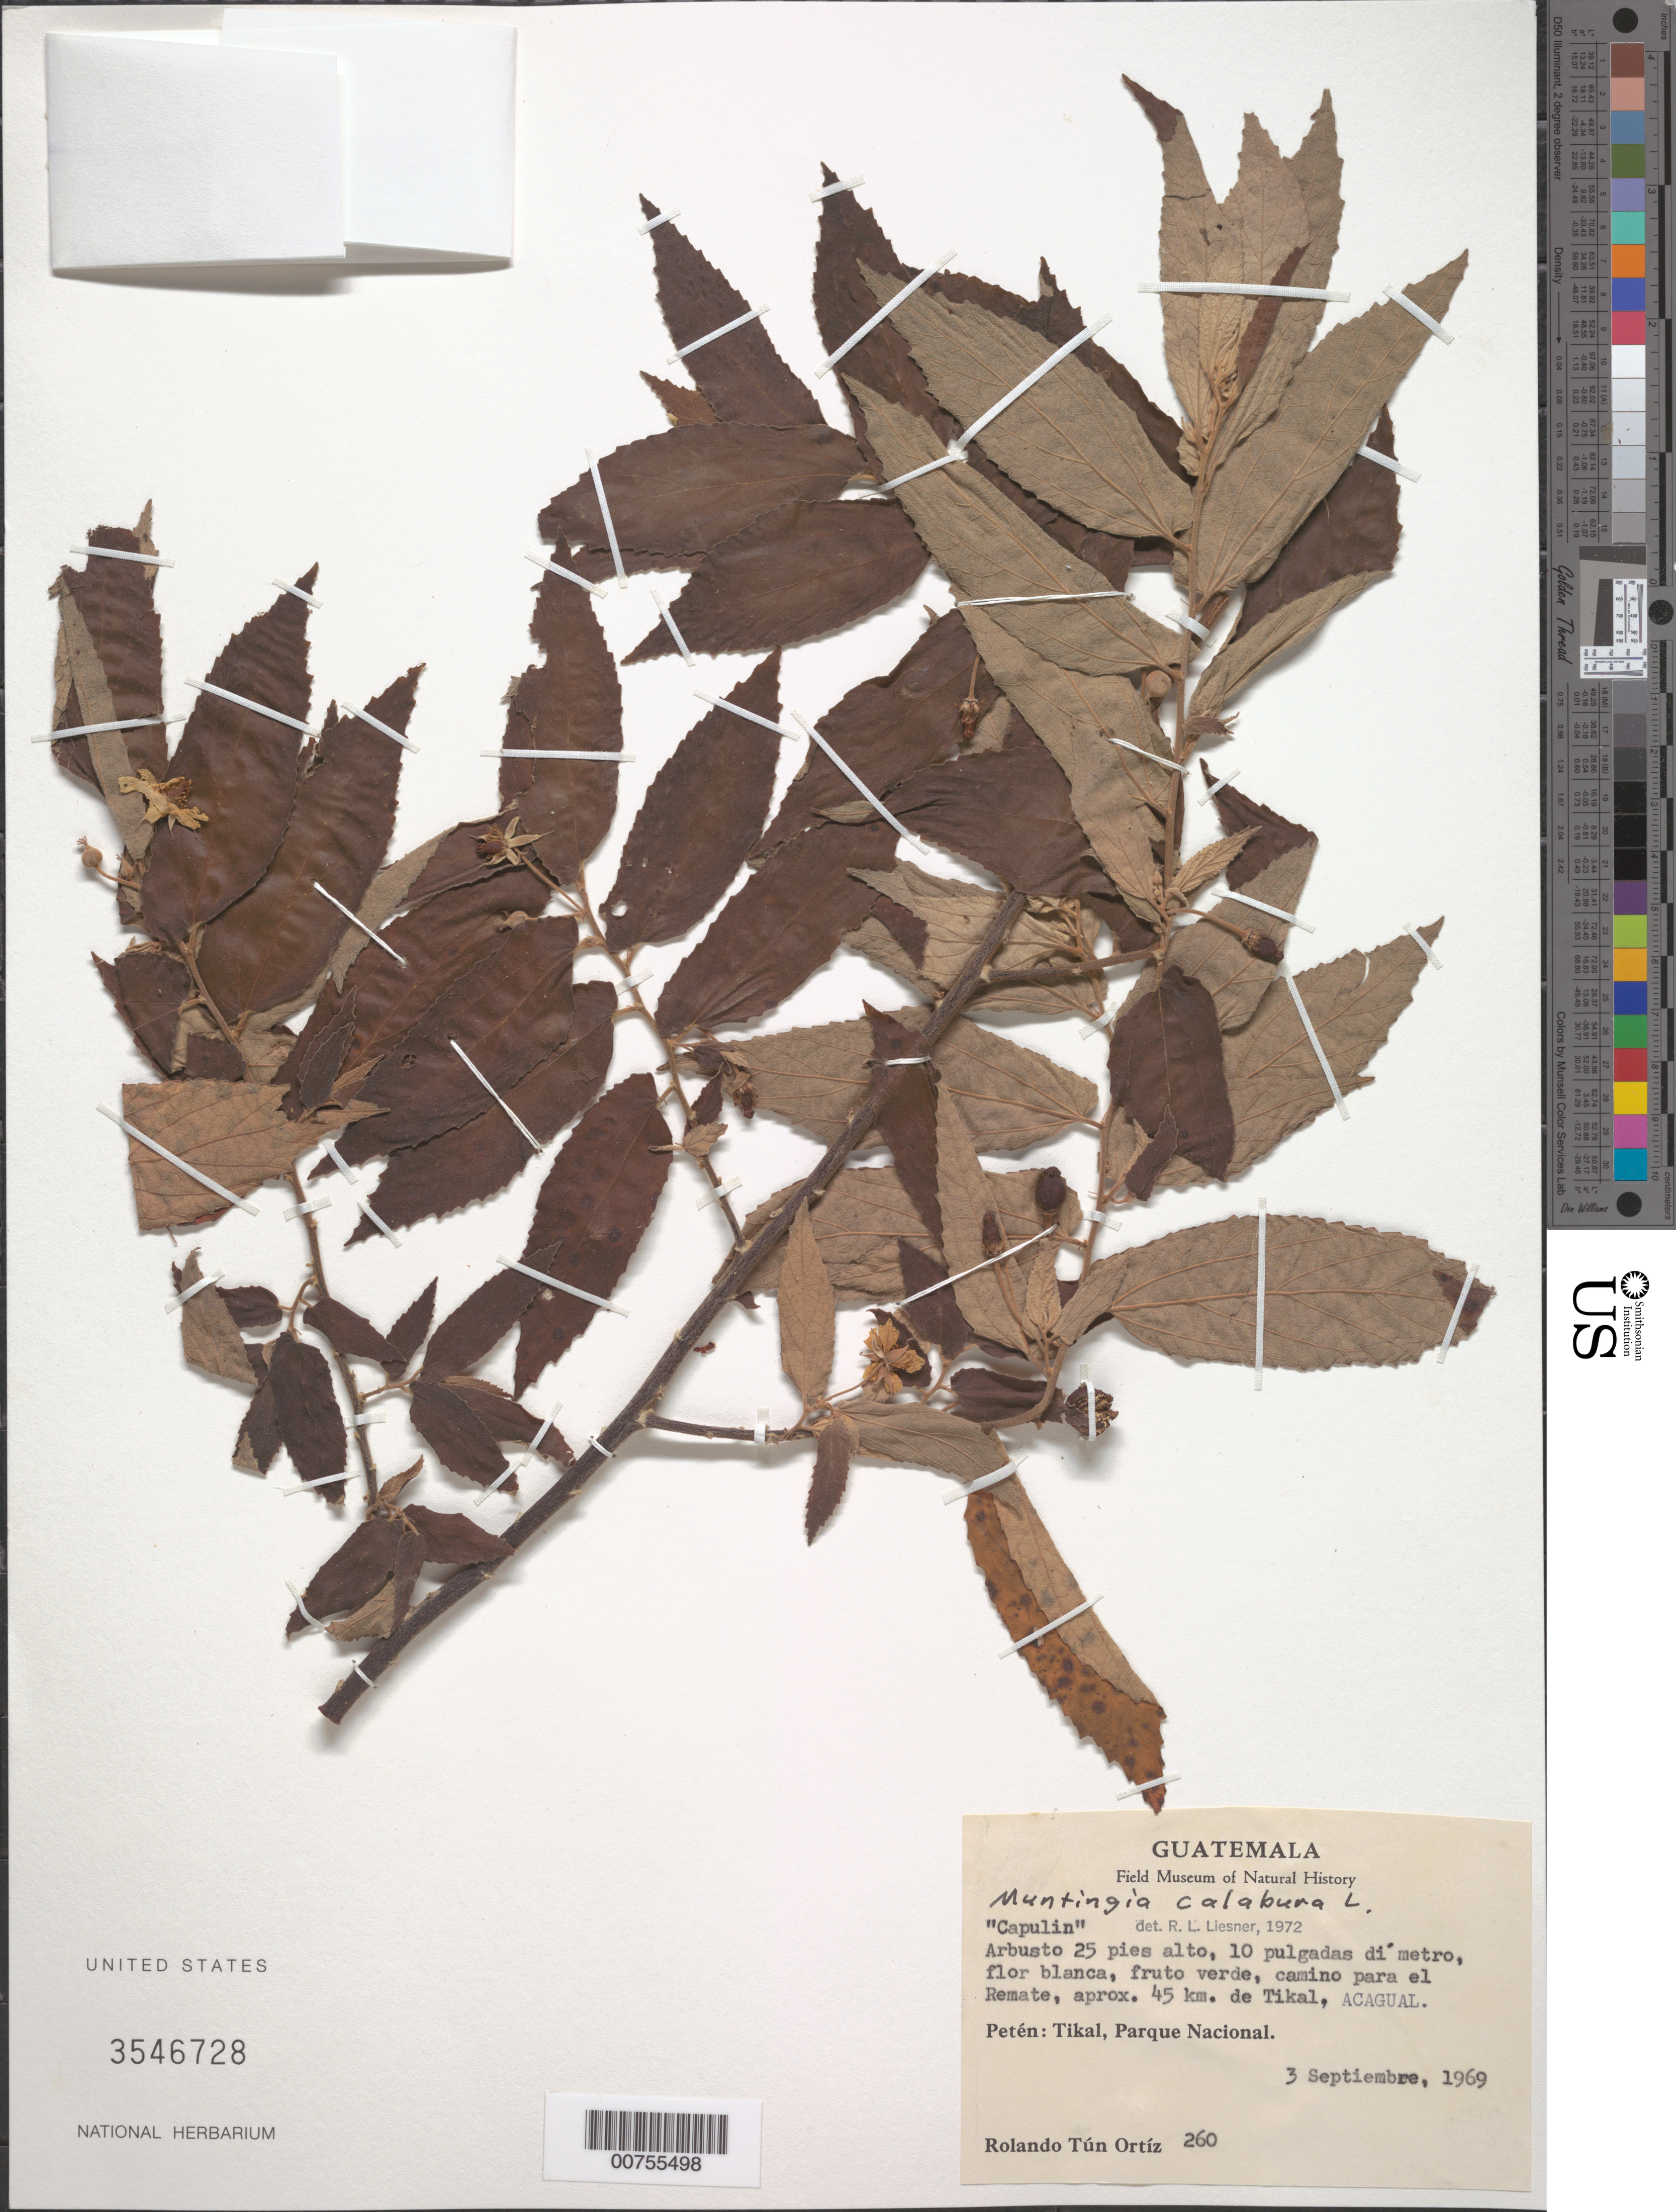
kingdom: Plantae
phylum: Tracheophyta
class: Magnoliopsida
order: Malvales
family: Muntingiaceae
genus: Muntingia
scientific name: Muntingia calabura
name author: L.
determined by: Liesner, R. L.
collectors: R. Tún Ortiz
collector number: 260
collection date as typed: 03 Sep 1969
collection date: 1969-09-03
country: Guatemala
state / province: El Petén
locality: Tikal, Parque Nacional. Camino para el Remate, aprox. 45 km. de Tikal, Acagual.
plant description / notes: Common name: Capulin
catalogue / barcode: US 3546728